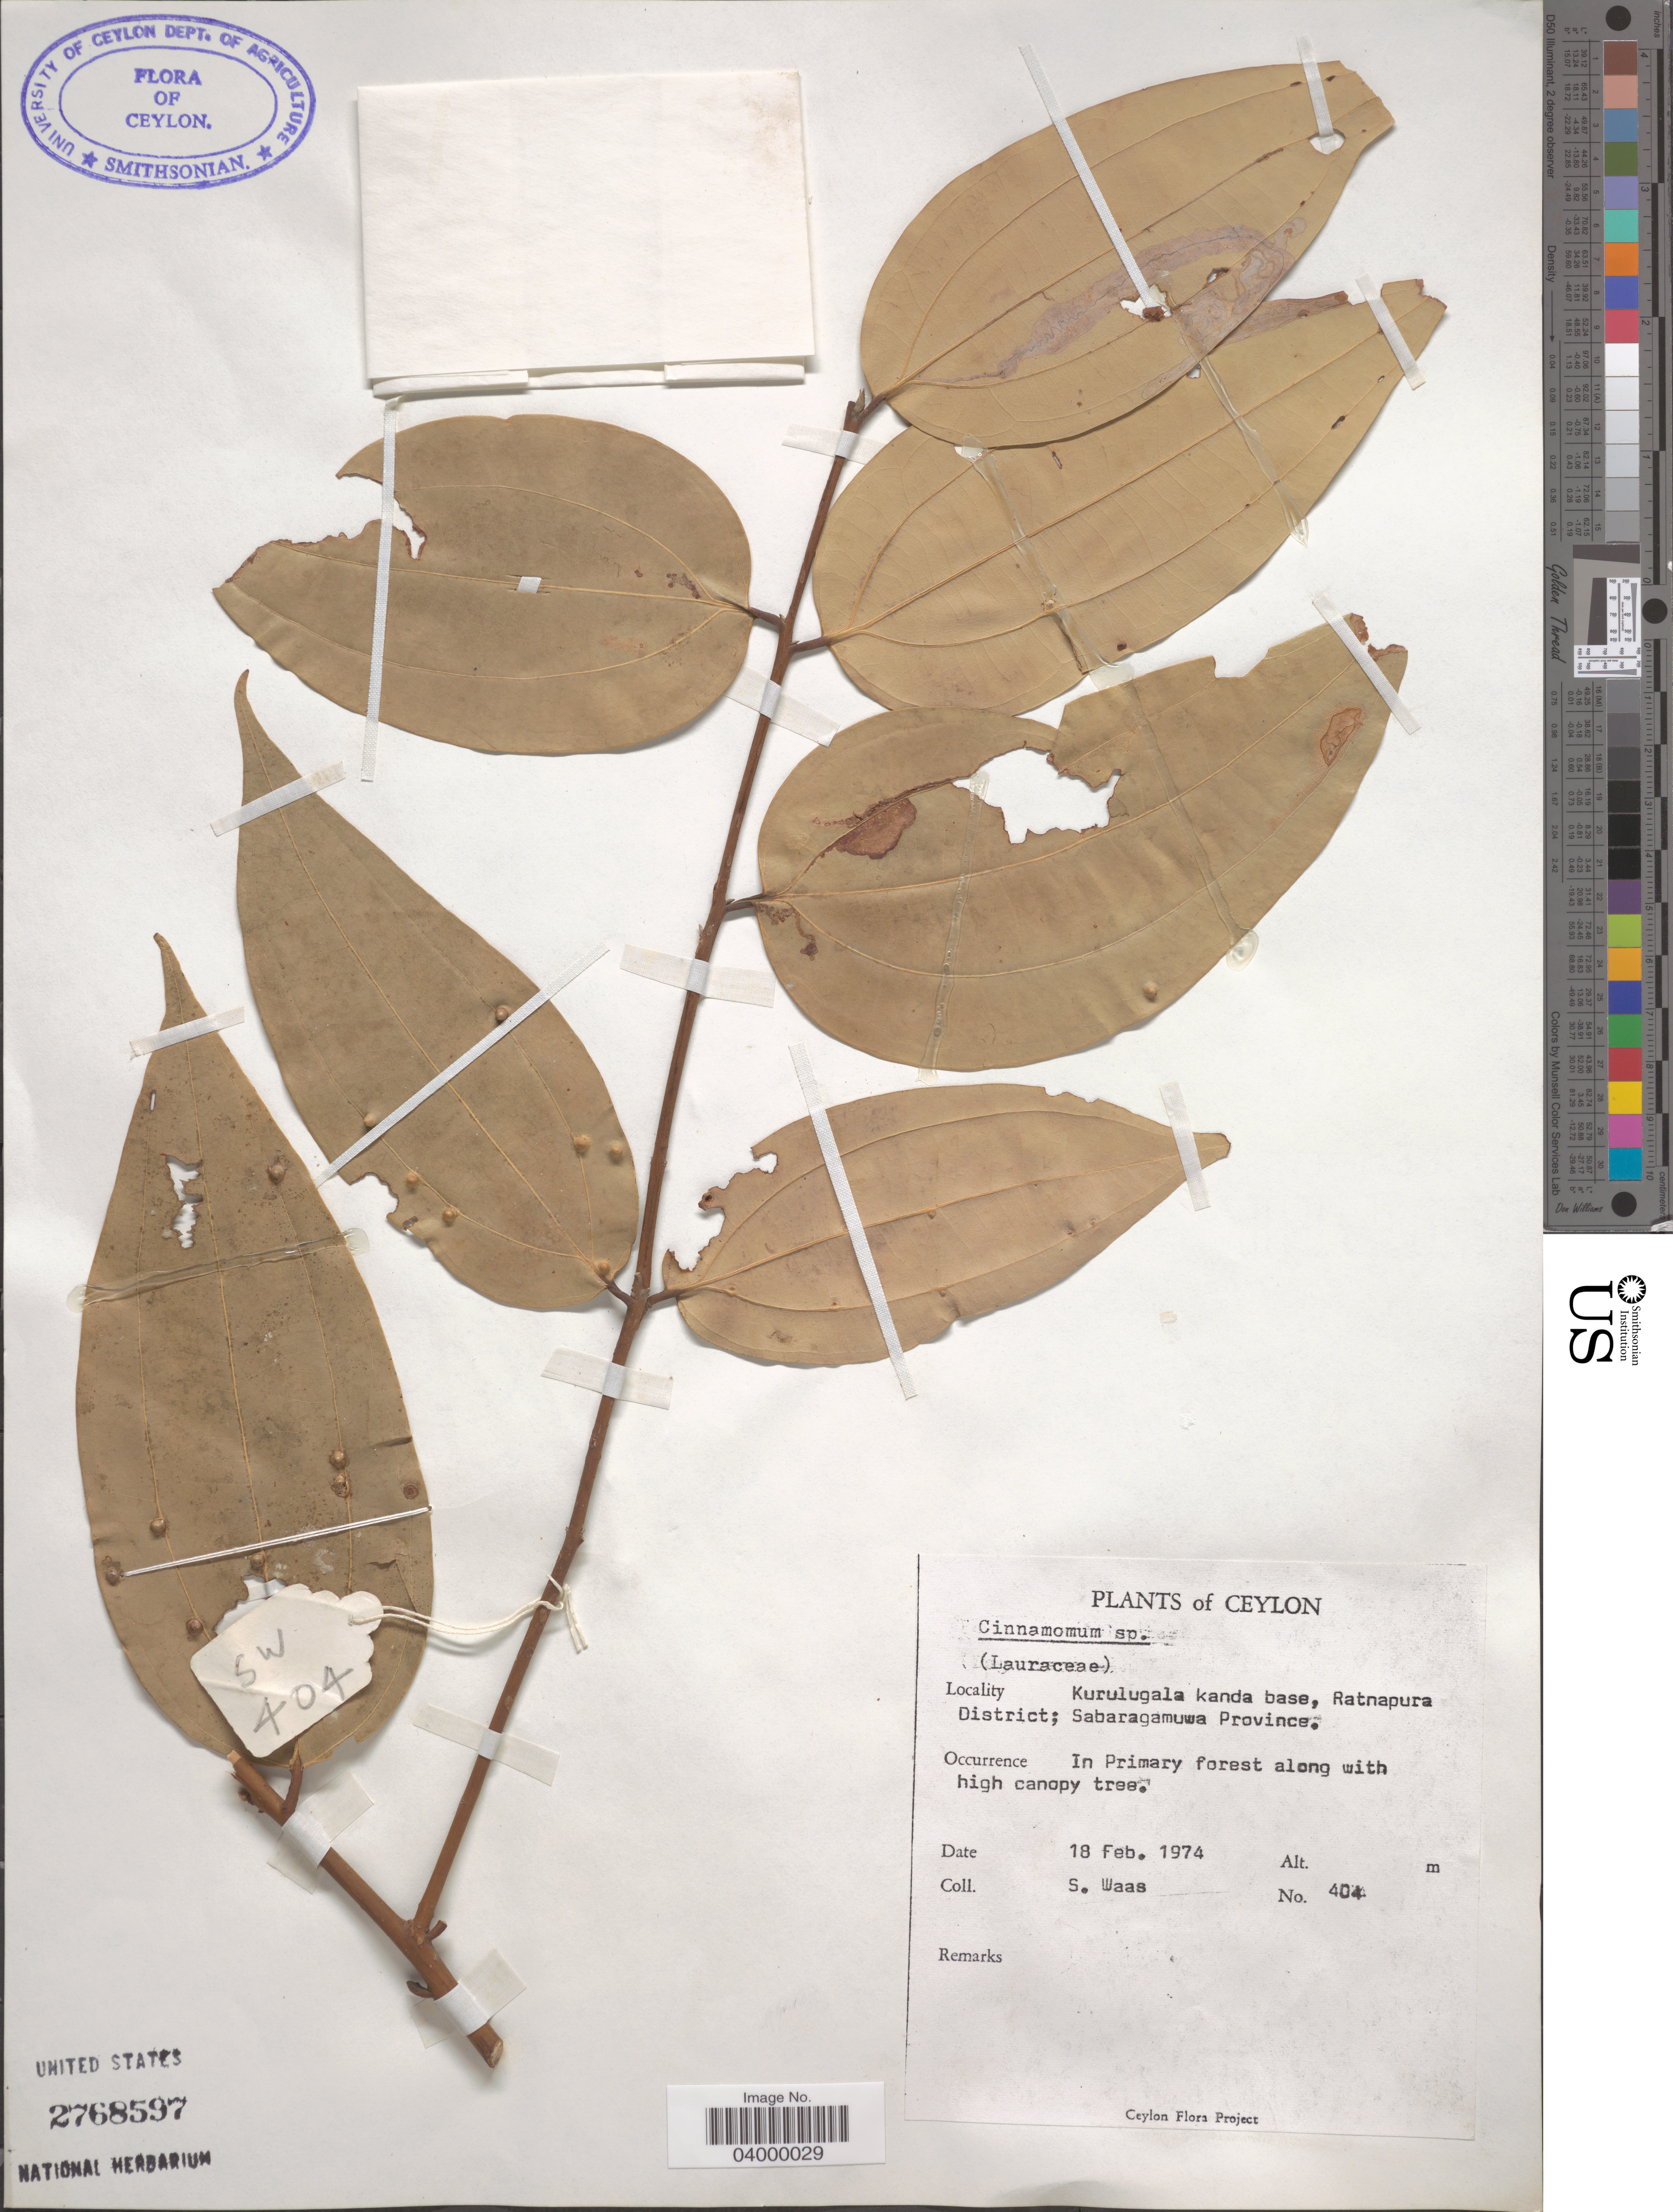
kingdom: Plantae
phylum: Tracheophyta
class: Magnoliopsida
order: Laurales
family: Lauraceae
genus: Cinnamomum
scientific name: Cinnamomum sp.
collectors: S. Waas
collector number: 404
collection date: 1974-02-18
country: Sri Lanka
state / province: Sabaragamuwa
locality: Ceylon. Kurulugala kanda base, Ratnapura District. In Primary forest along with high canopy tree.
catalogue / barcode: US 2768597